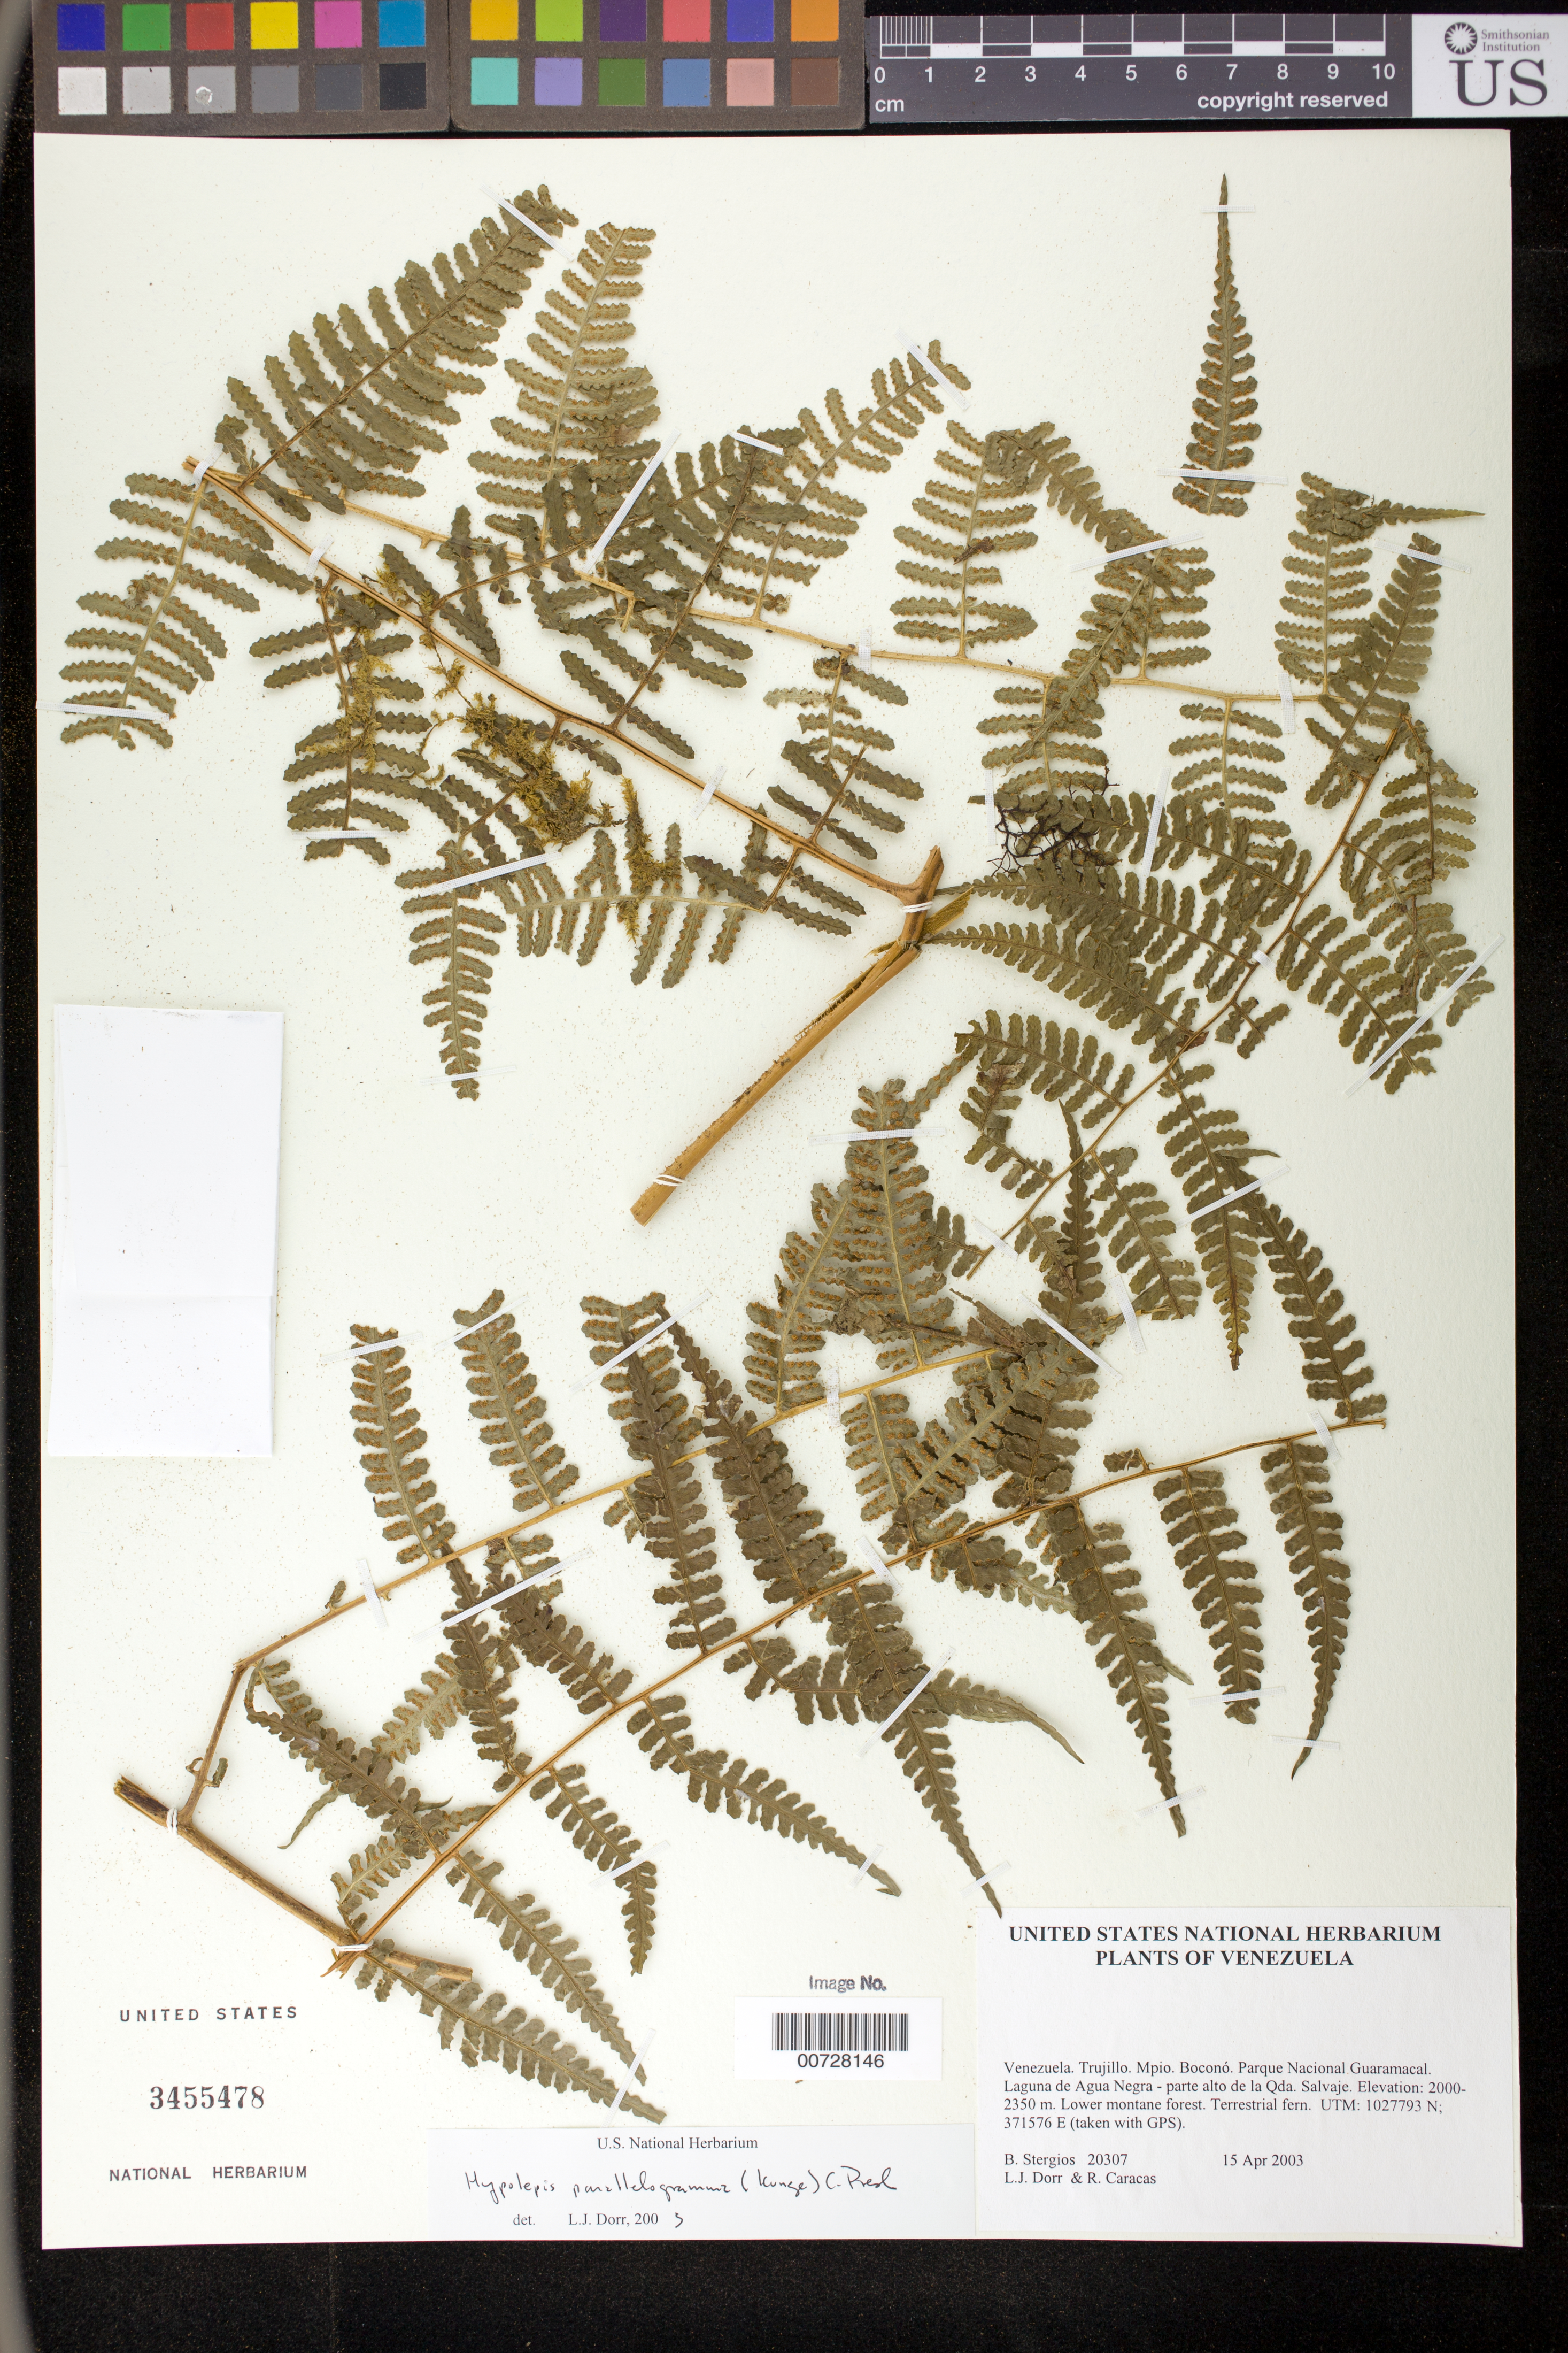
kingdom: Plantae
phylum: Tracheophyta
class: Polypodiopsida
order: Polypodiales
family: Dennstaedtiaceae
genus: Hypolepis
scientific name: Hypolepis parallelogramma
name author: (Kunze) C. Presl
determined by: Dorr, L. J., (BOT), Smithsonian Institution - National Museum of Natural History (UNITED STATES)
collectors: B. G. Stergios, L. J. Dorr & R. Caracas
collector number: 20307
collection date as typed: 15 Apr 2003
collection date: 2003-04-15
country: Venezuela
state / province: Trujillo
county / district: Boconó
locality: Parque Nacional Guaramacal, Laguna de Agua Negra - parte alto de la Qda. Salvaje.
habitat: Lower montane forest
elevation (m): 2000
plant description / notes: F, NY, PORT, UC, US, VEN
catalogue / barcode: US 3455478